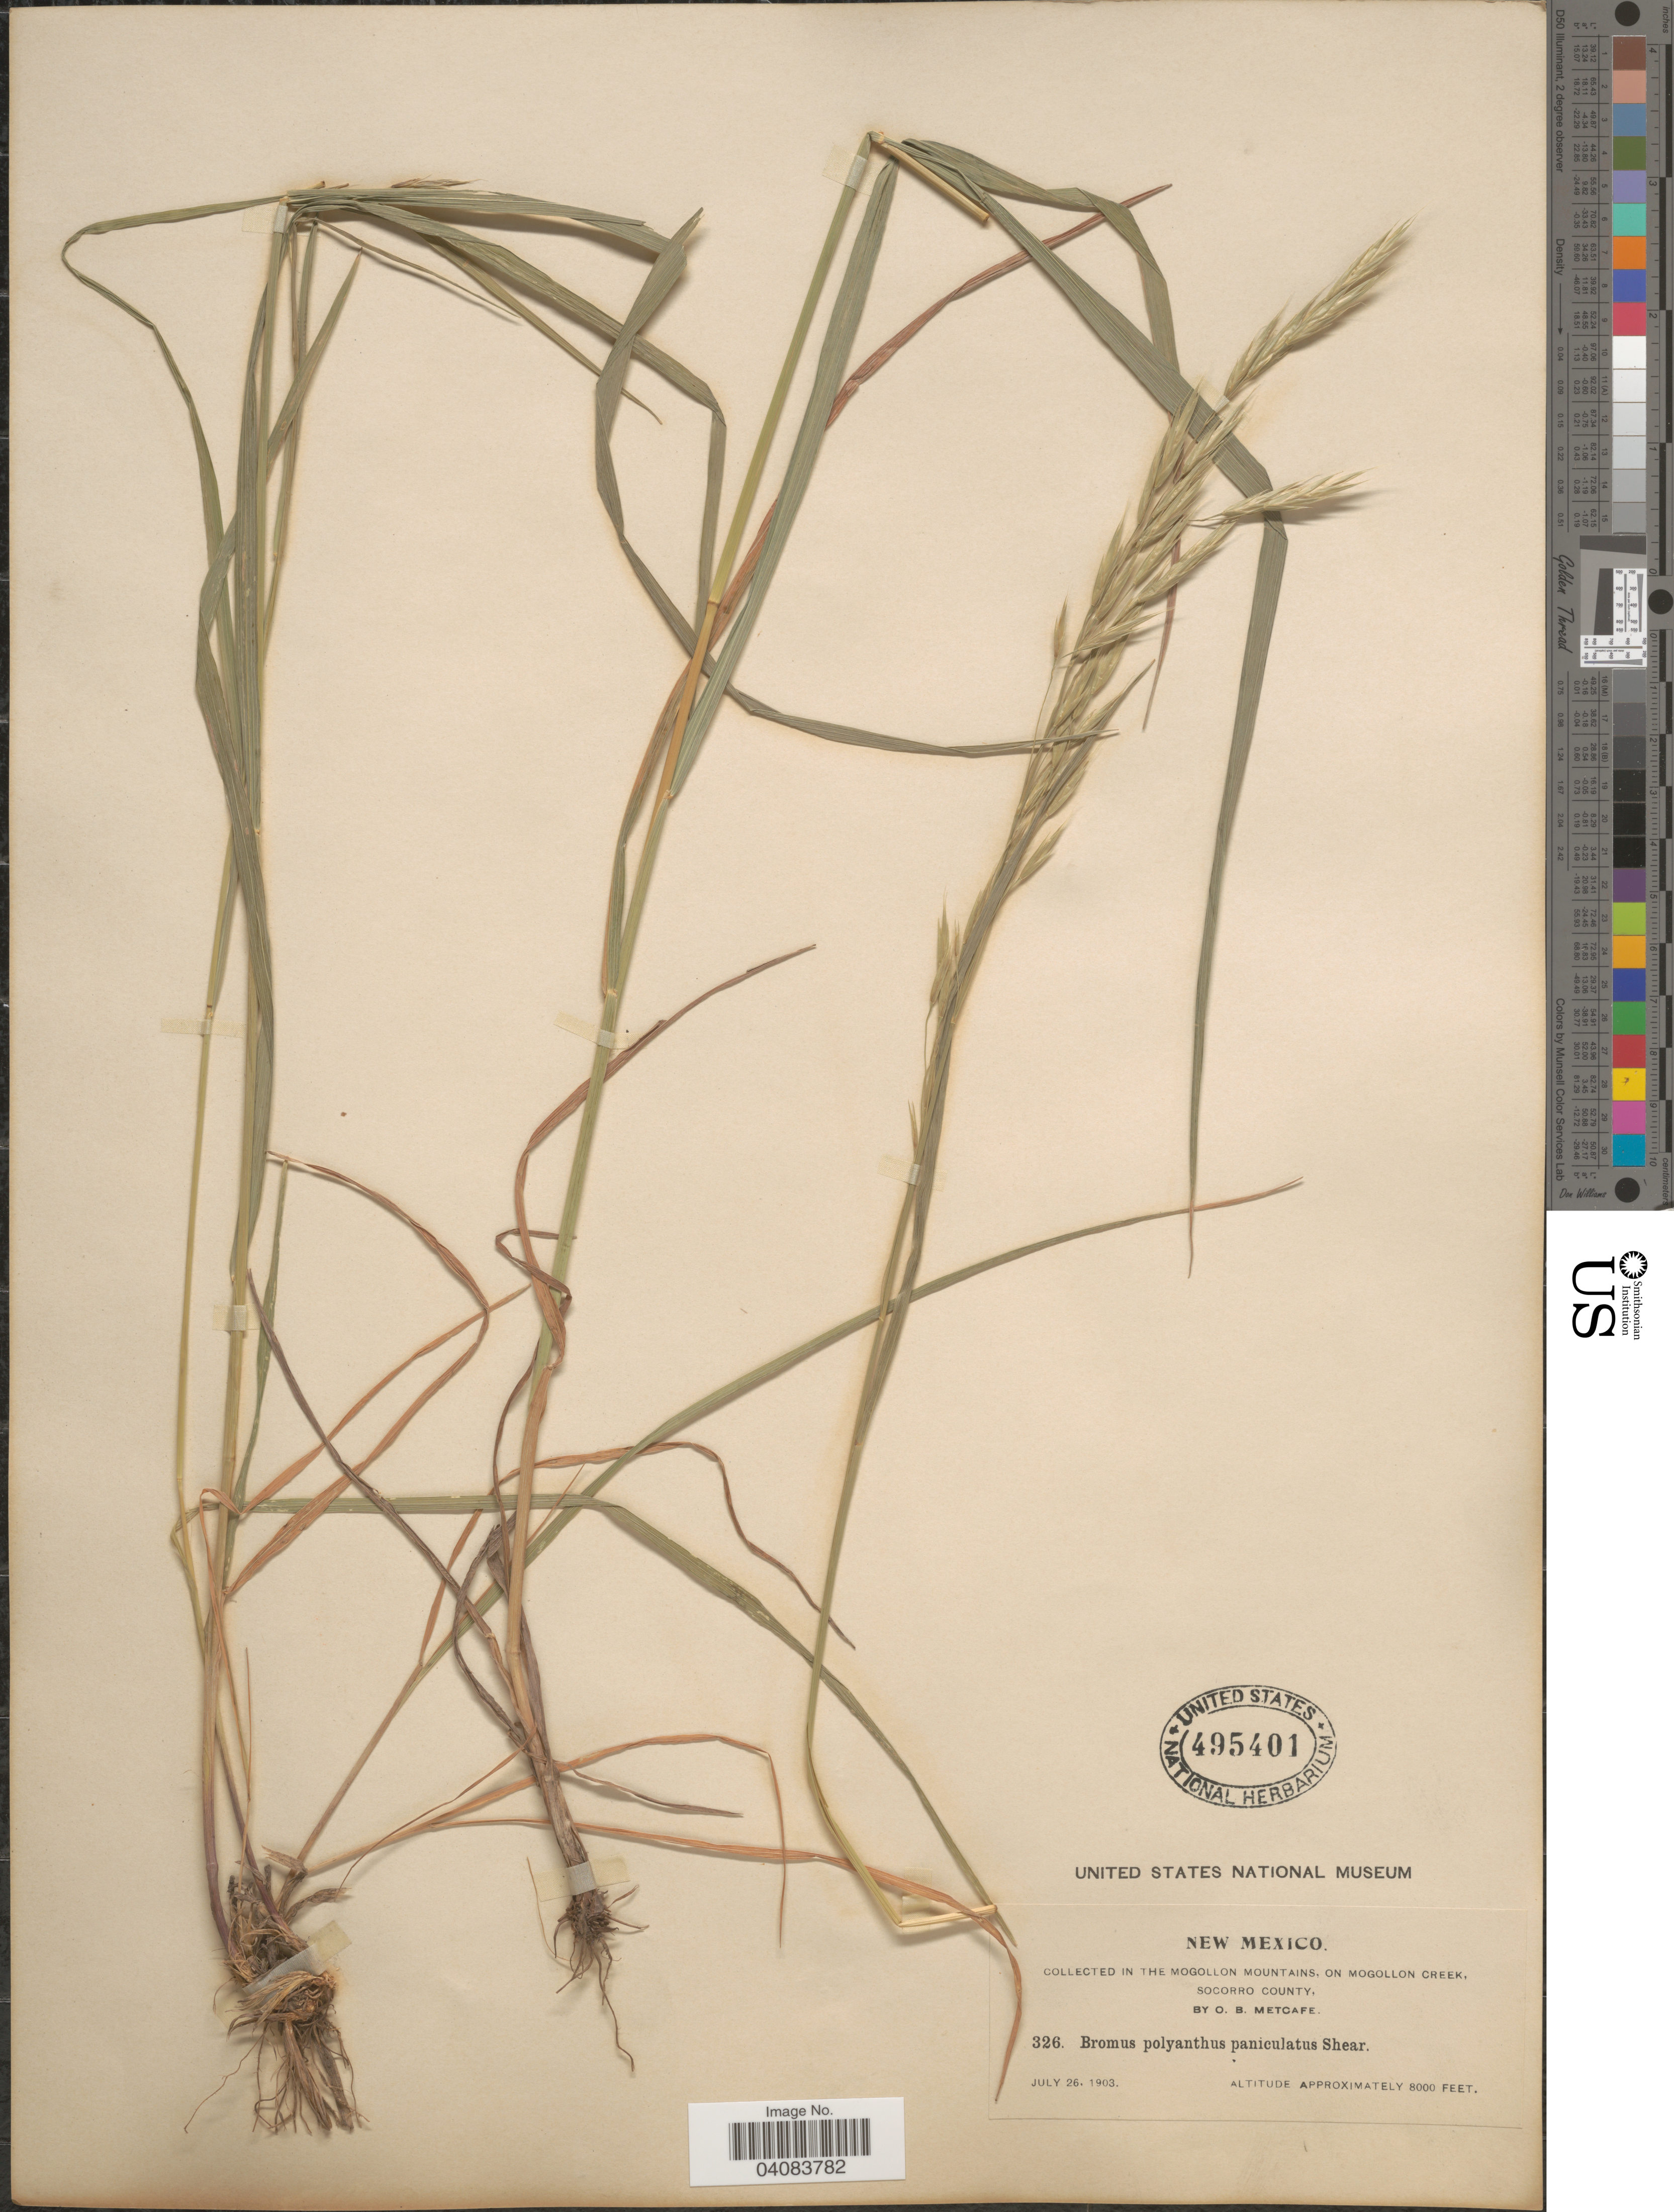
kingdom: Plantae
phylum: Tracheophyta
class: Liliopsida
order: Poales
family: Poaceae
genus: Bromus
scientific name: Bromus polyanthus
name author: Scribn. ex Shear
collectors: O. B. Metcalfe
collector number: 326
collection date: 1903-07-26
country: United States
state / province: New Mexico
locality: In the Mogollon Mountains, on Mogollon Creek, Socorro County.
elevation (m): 2438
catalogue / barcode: US 495401